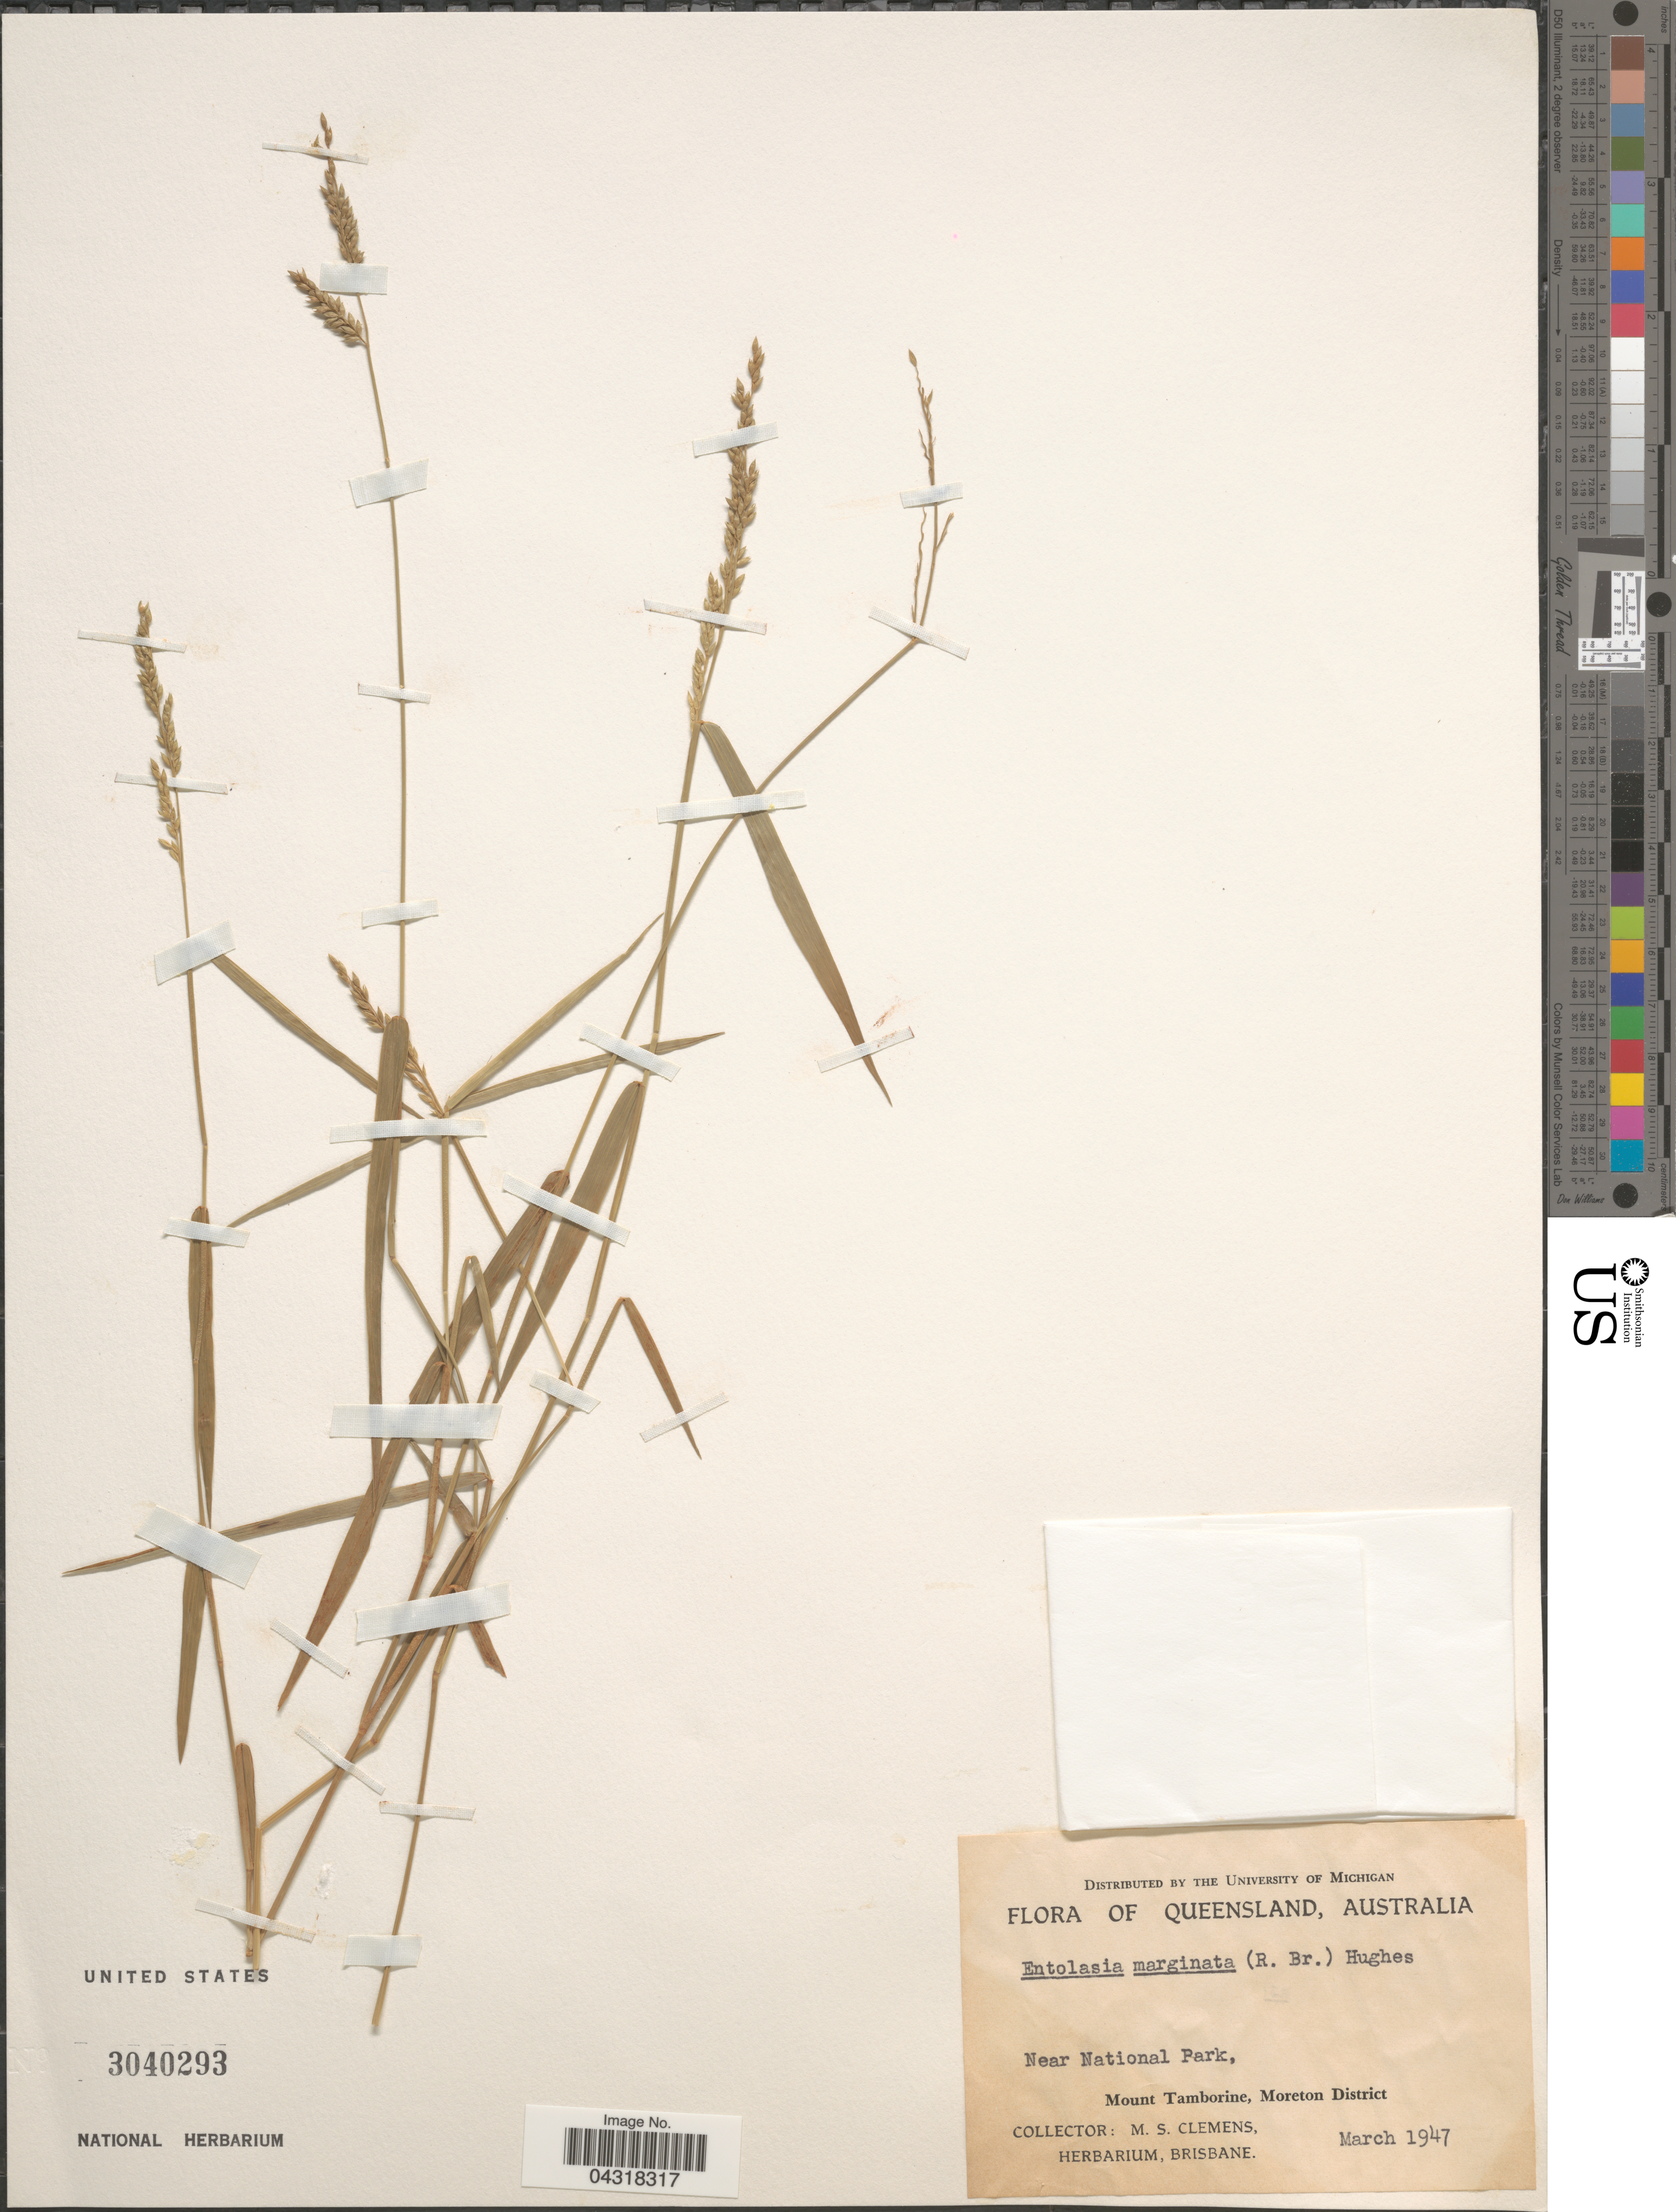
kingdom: Plantae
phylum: Tracheophyta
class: Liliopsida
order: Poales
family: Poaceae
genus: Entolasia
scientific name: Entolasia marginata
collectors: M. S. Clemens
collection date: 1947-03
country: Australia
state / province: Queensland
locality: Near National Park, Mount Tamborine, Moreton District.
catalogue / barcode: US 3040293